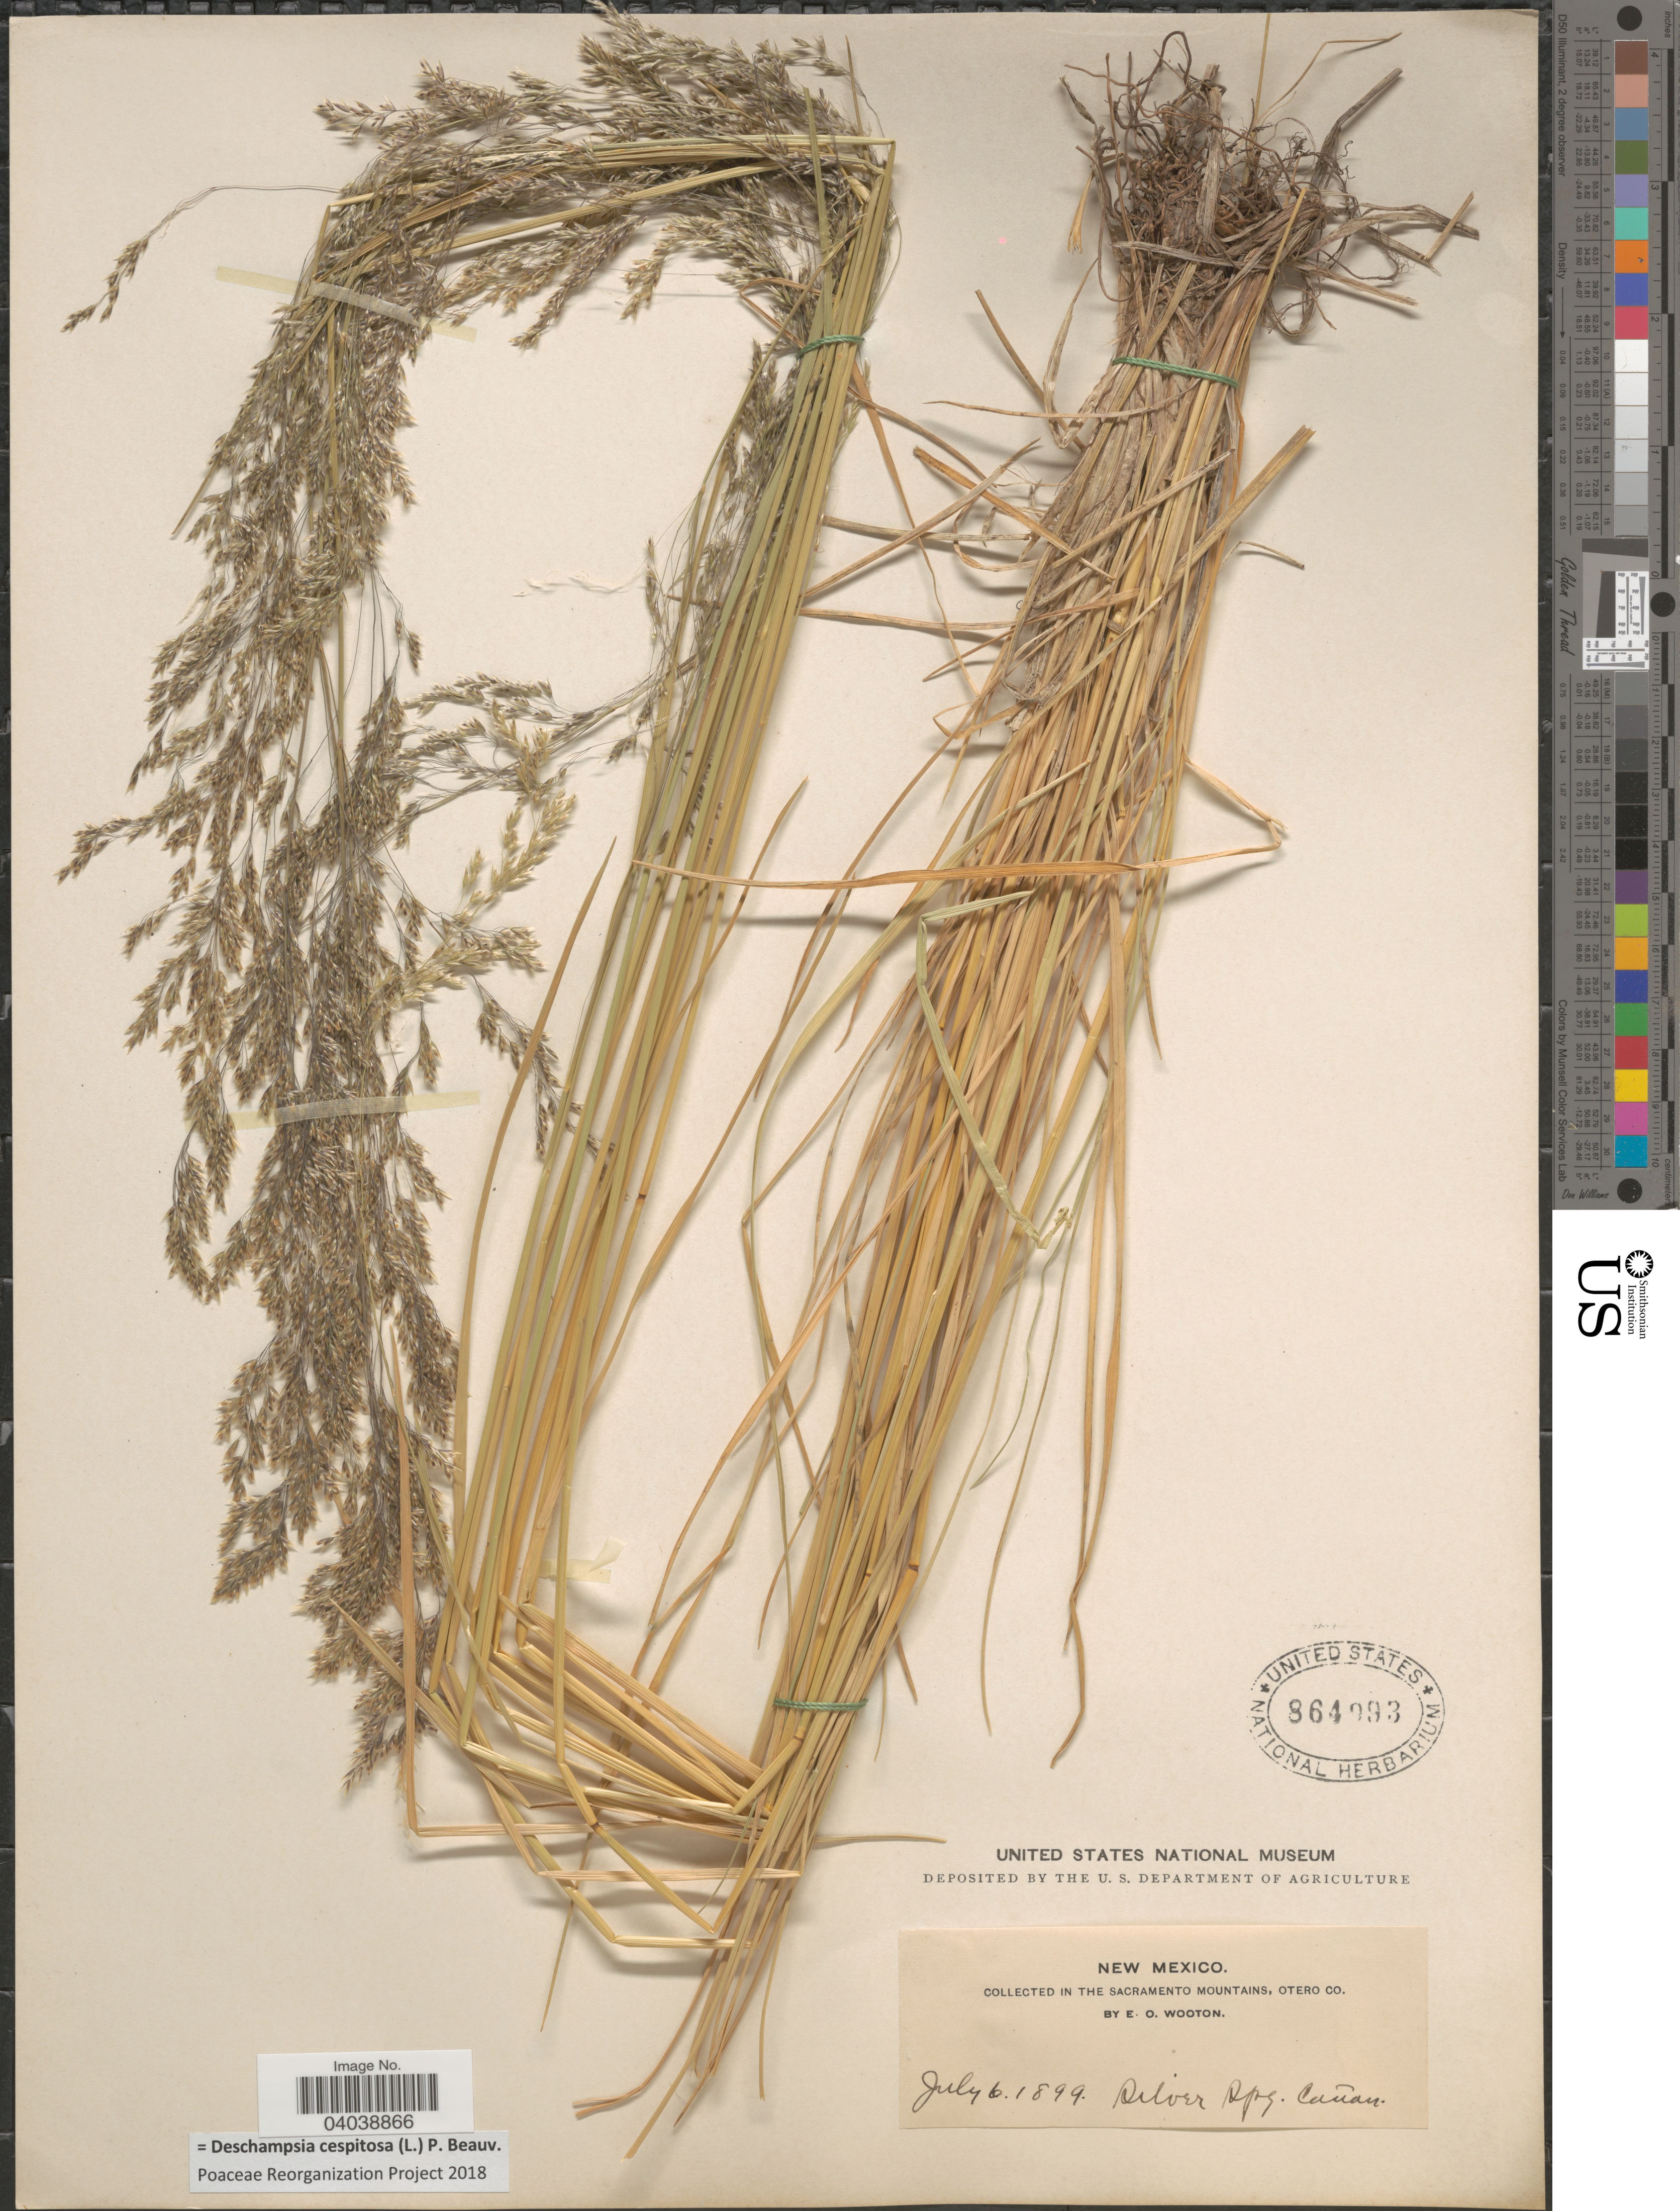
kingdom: Plantae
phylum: Tracheophyta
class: Liliopsida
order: Poales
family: Poaceae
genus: Deschampsia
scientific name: Deschampsia cespitosa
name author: (L.) P. Beauv.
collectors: E. O. Wooton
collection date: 1899-07-06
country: United States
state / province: New Mexico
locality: In The Sacramento Mountains, Otero Co. Silver Spg. Cañon.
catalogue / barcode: US 864093